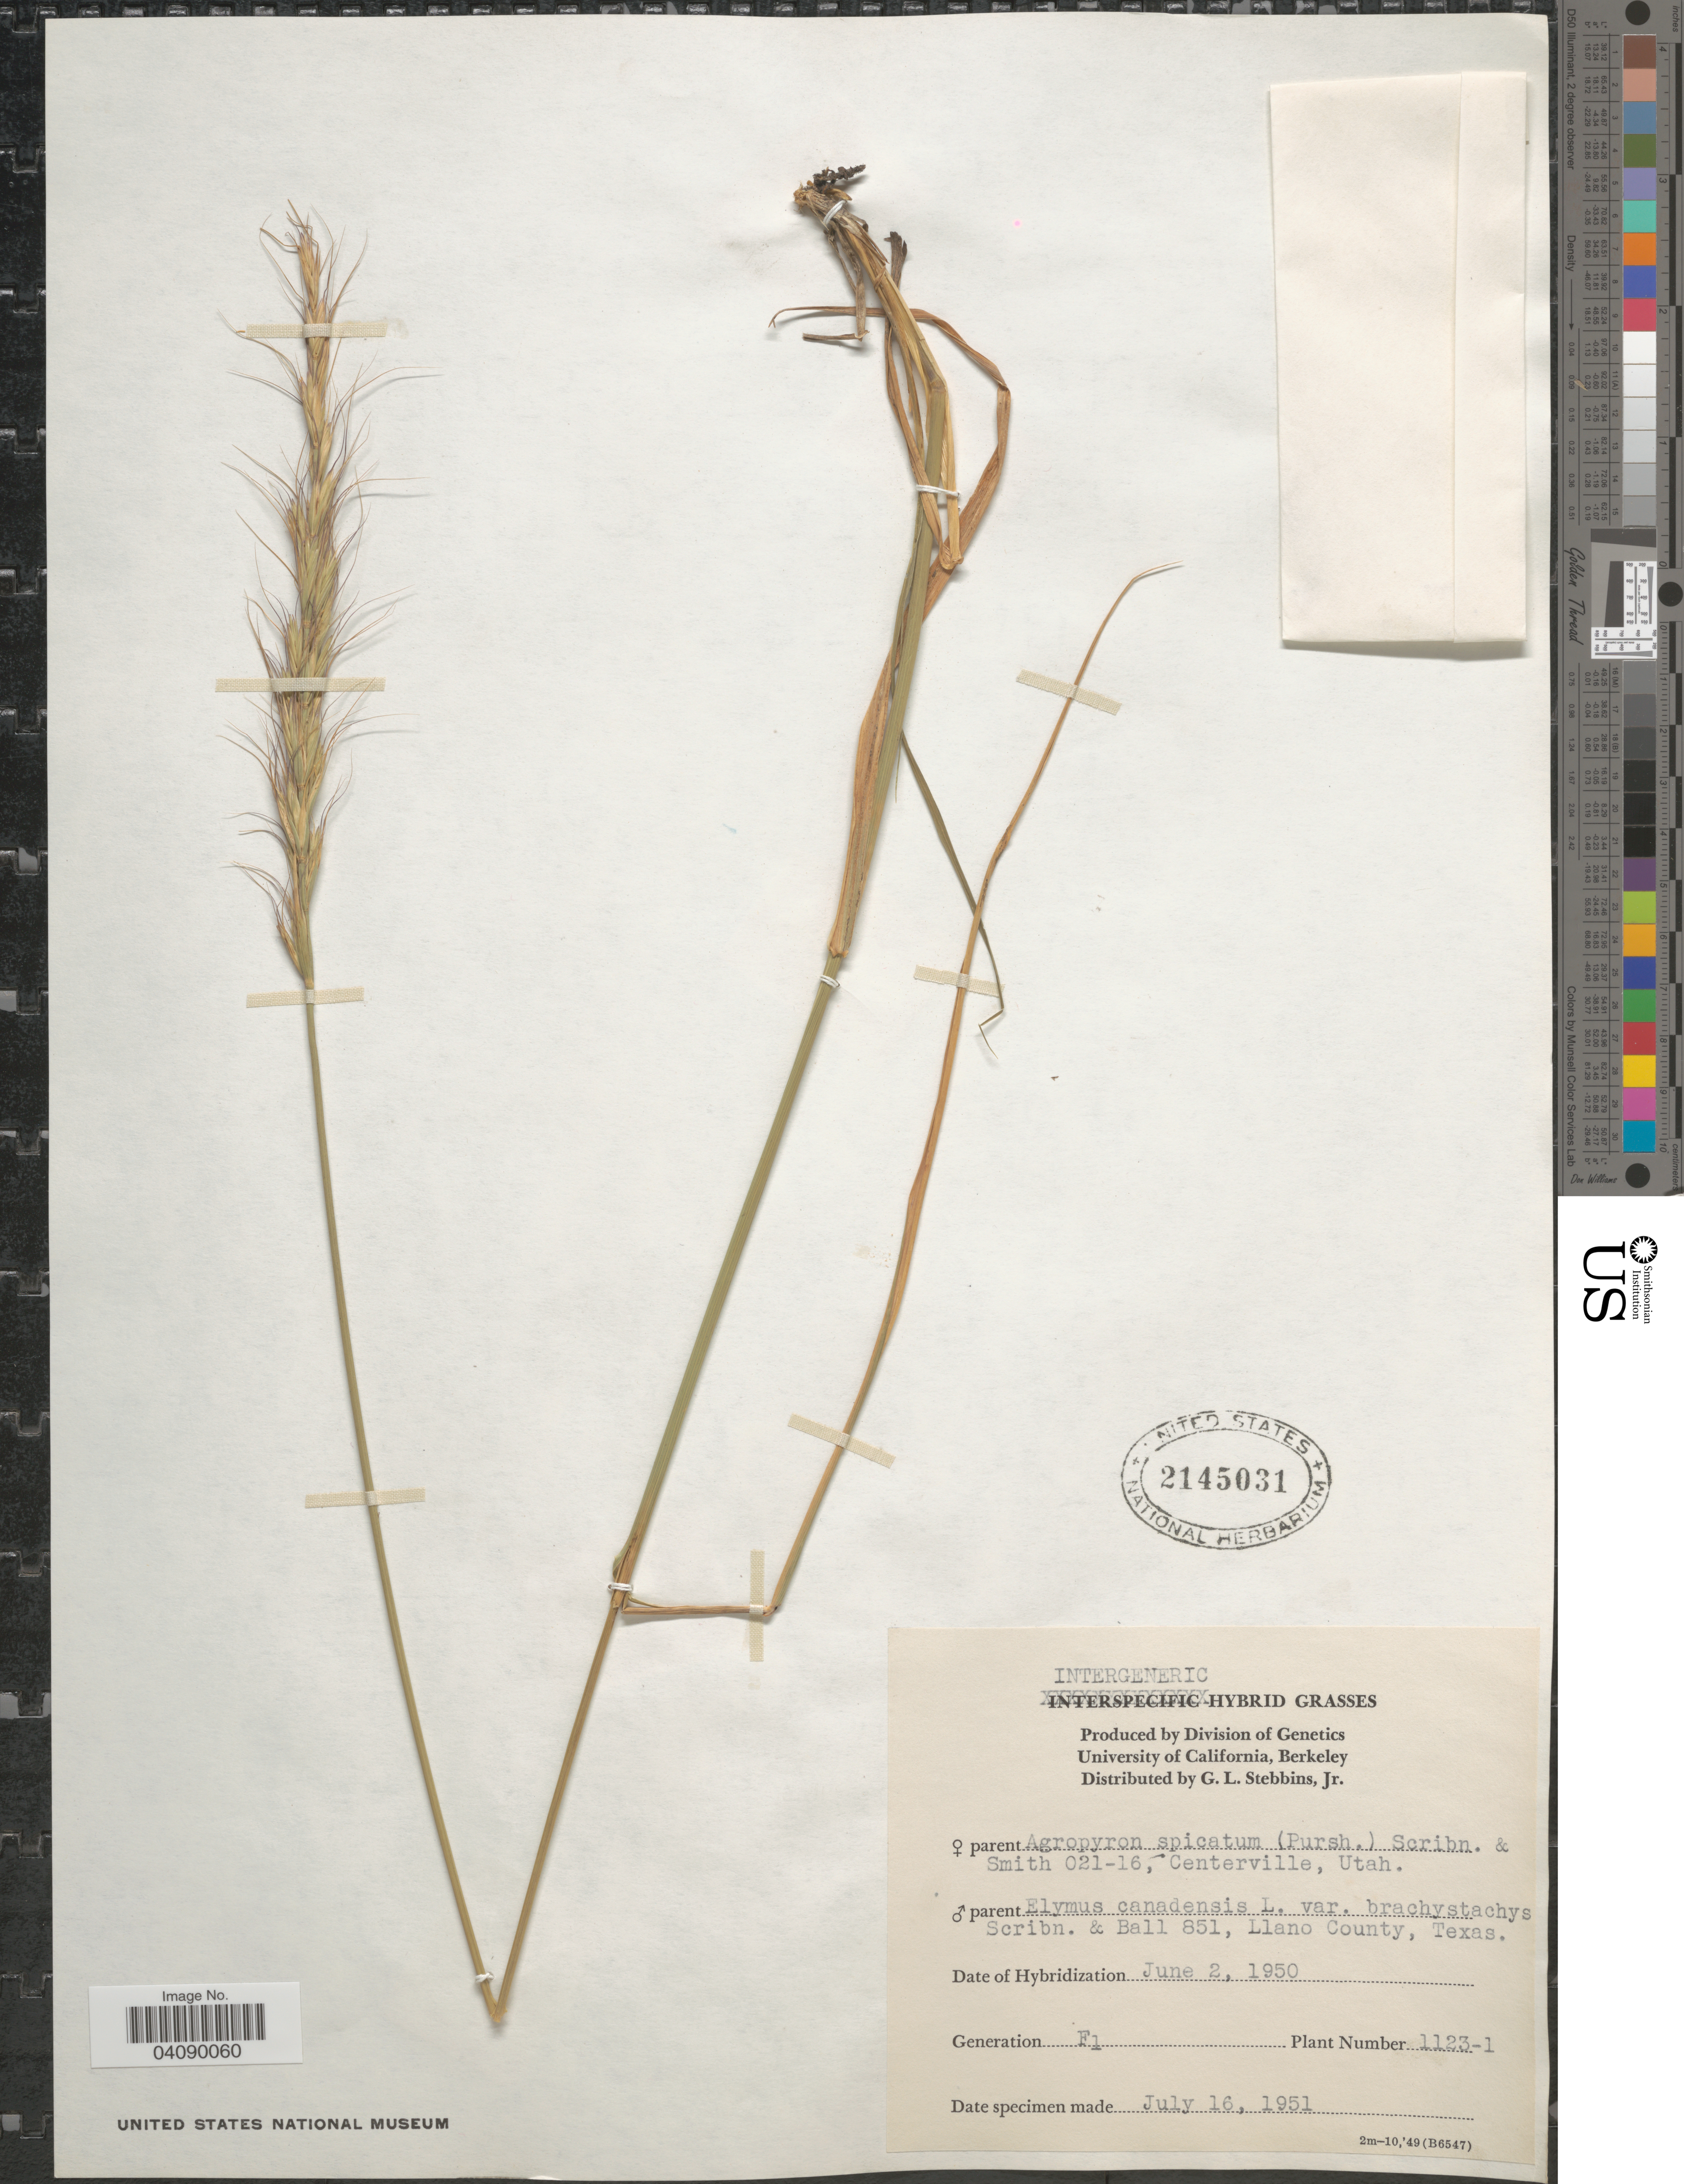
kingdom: Plantae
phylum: Tracheophyta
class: Liliopsida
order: Poales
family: Poaceae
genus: Agroelymus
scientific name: x Agroelymus sp.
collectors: G. L. Stebbins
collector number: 1123-1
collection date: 1951-07-16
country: United States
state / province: California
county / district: Alameda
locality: University of California, Berkeley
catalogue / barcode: US 2145031